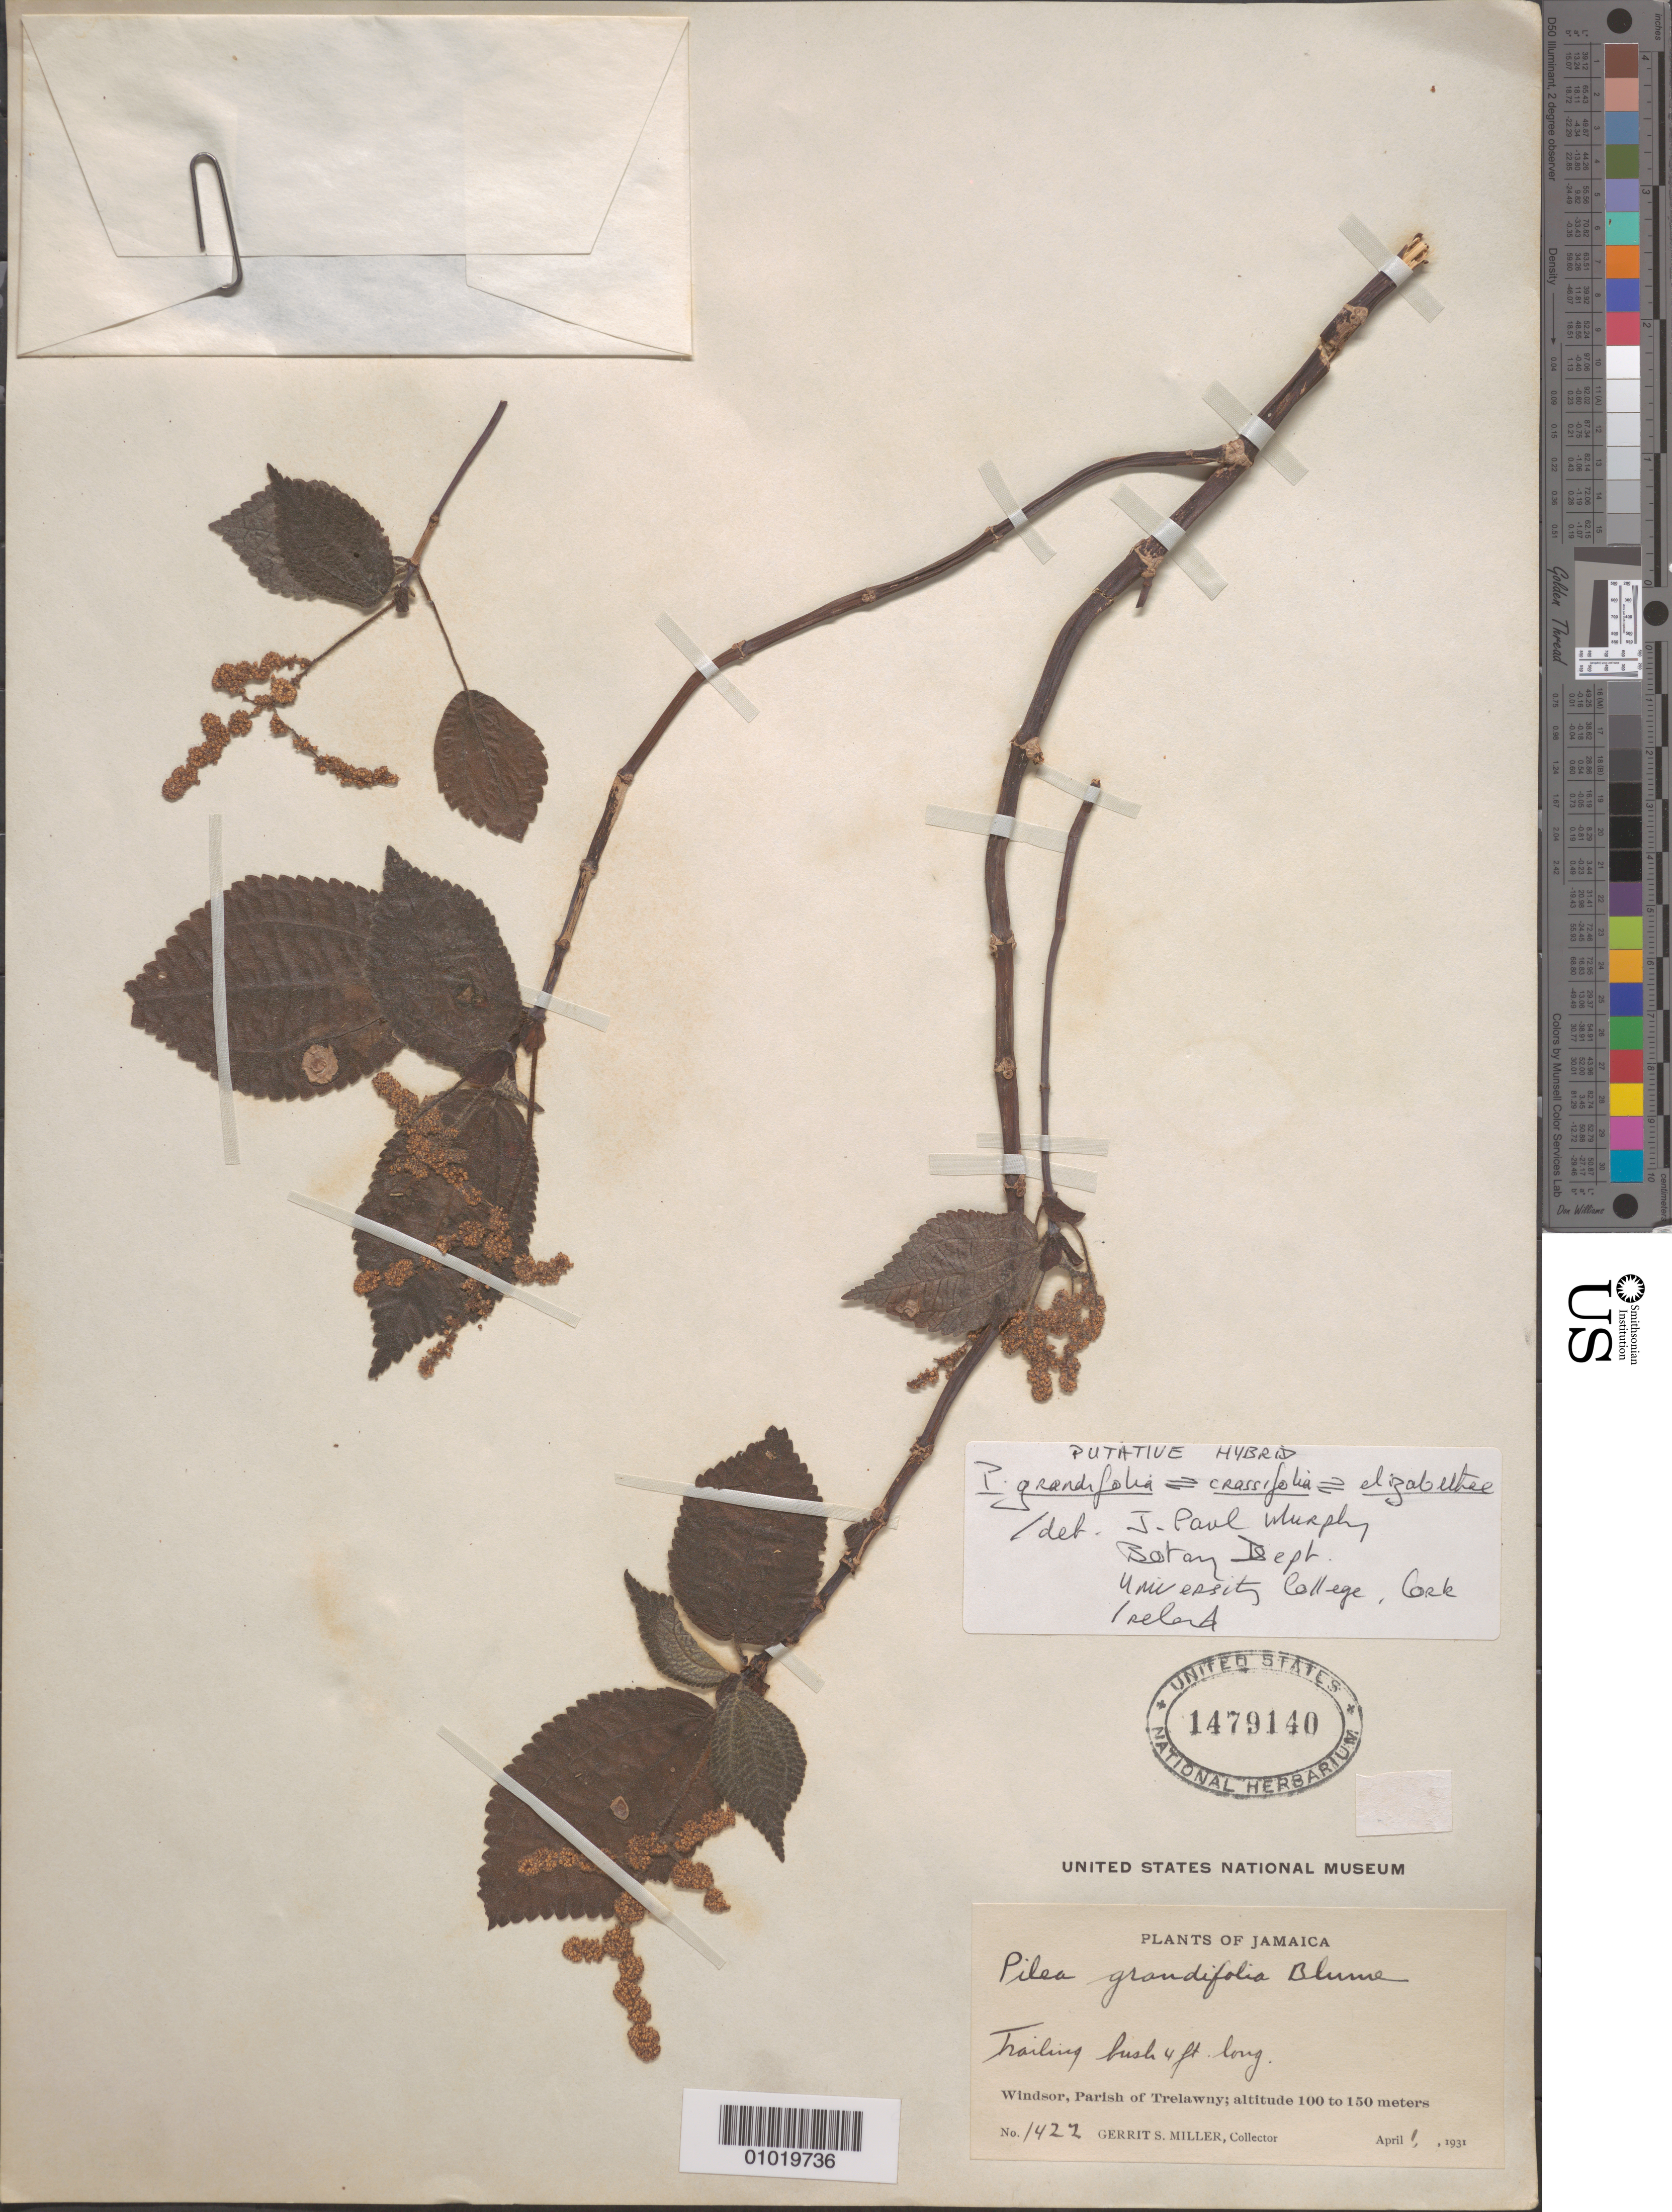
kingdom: Plantae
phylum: Tracheophyta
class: Magnoliopsida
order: Rosales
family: Urticaceae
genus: Pilea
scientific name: Pilea grandifolia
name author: (L.) Blume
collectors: G. S. Miller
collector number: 1422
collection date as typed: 01 Apr 1931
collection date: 1931-04-01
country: Jamaica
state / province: Trelawny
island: Jamaica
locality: Windsor, Parish of Trelawny.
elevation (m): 100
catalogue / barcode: US 1479140